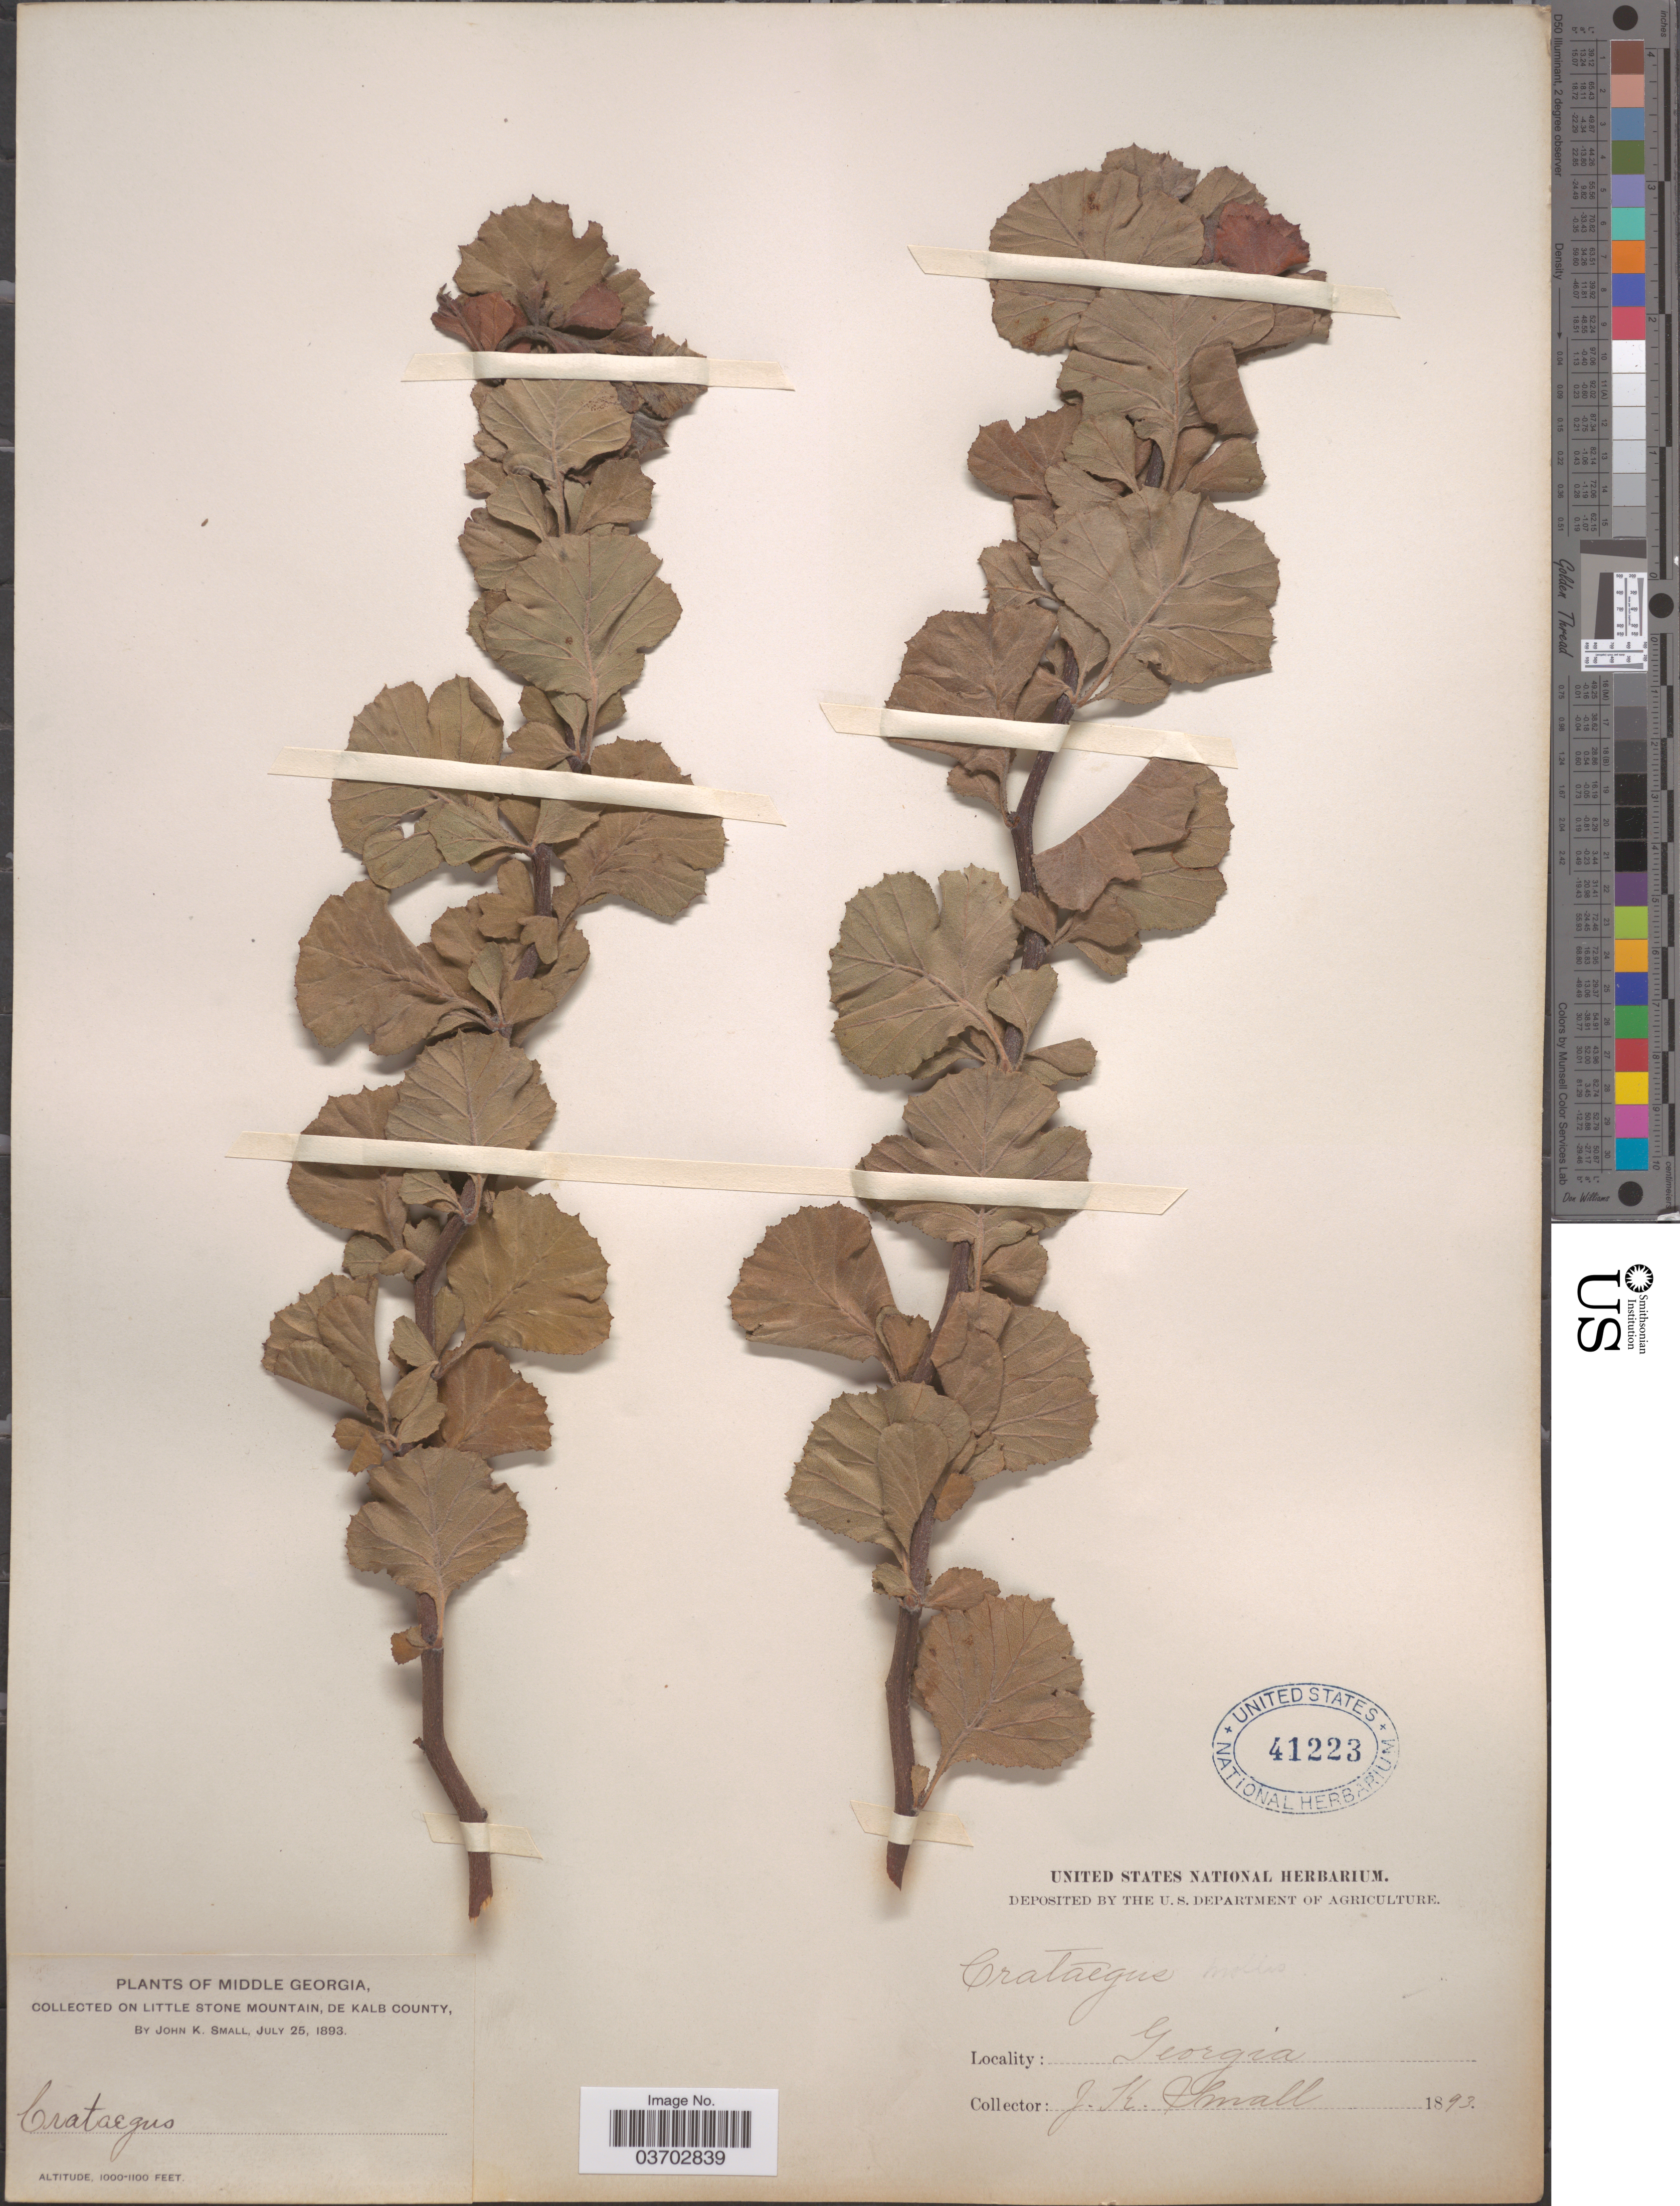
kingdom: Plantae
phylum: Tracheophyta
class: Magnoliopsida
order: Rosales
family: Rosaceae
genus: Crataegus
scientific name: Crataegus sp.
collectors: J. K. Small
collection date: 1893-07-25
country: United States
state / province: Georgia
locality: Middle Georgia. On Little Stone Mountain, De Kalb County.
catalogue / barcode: US 41223